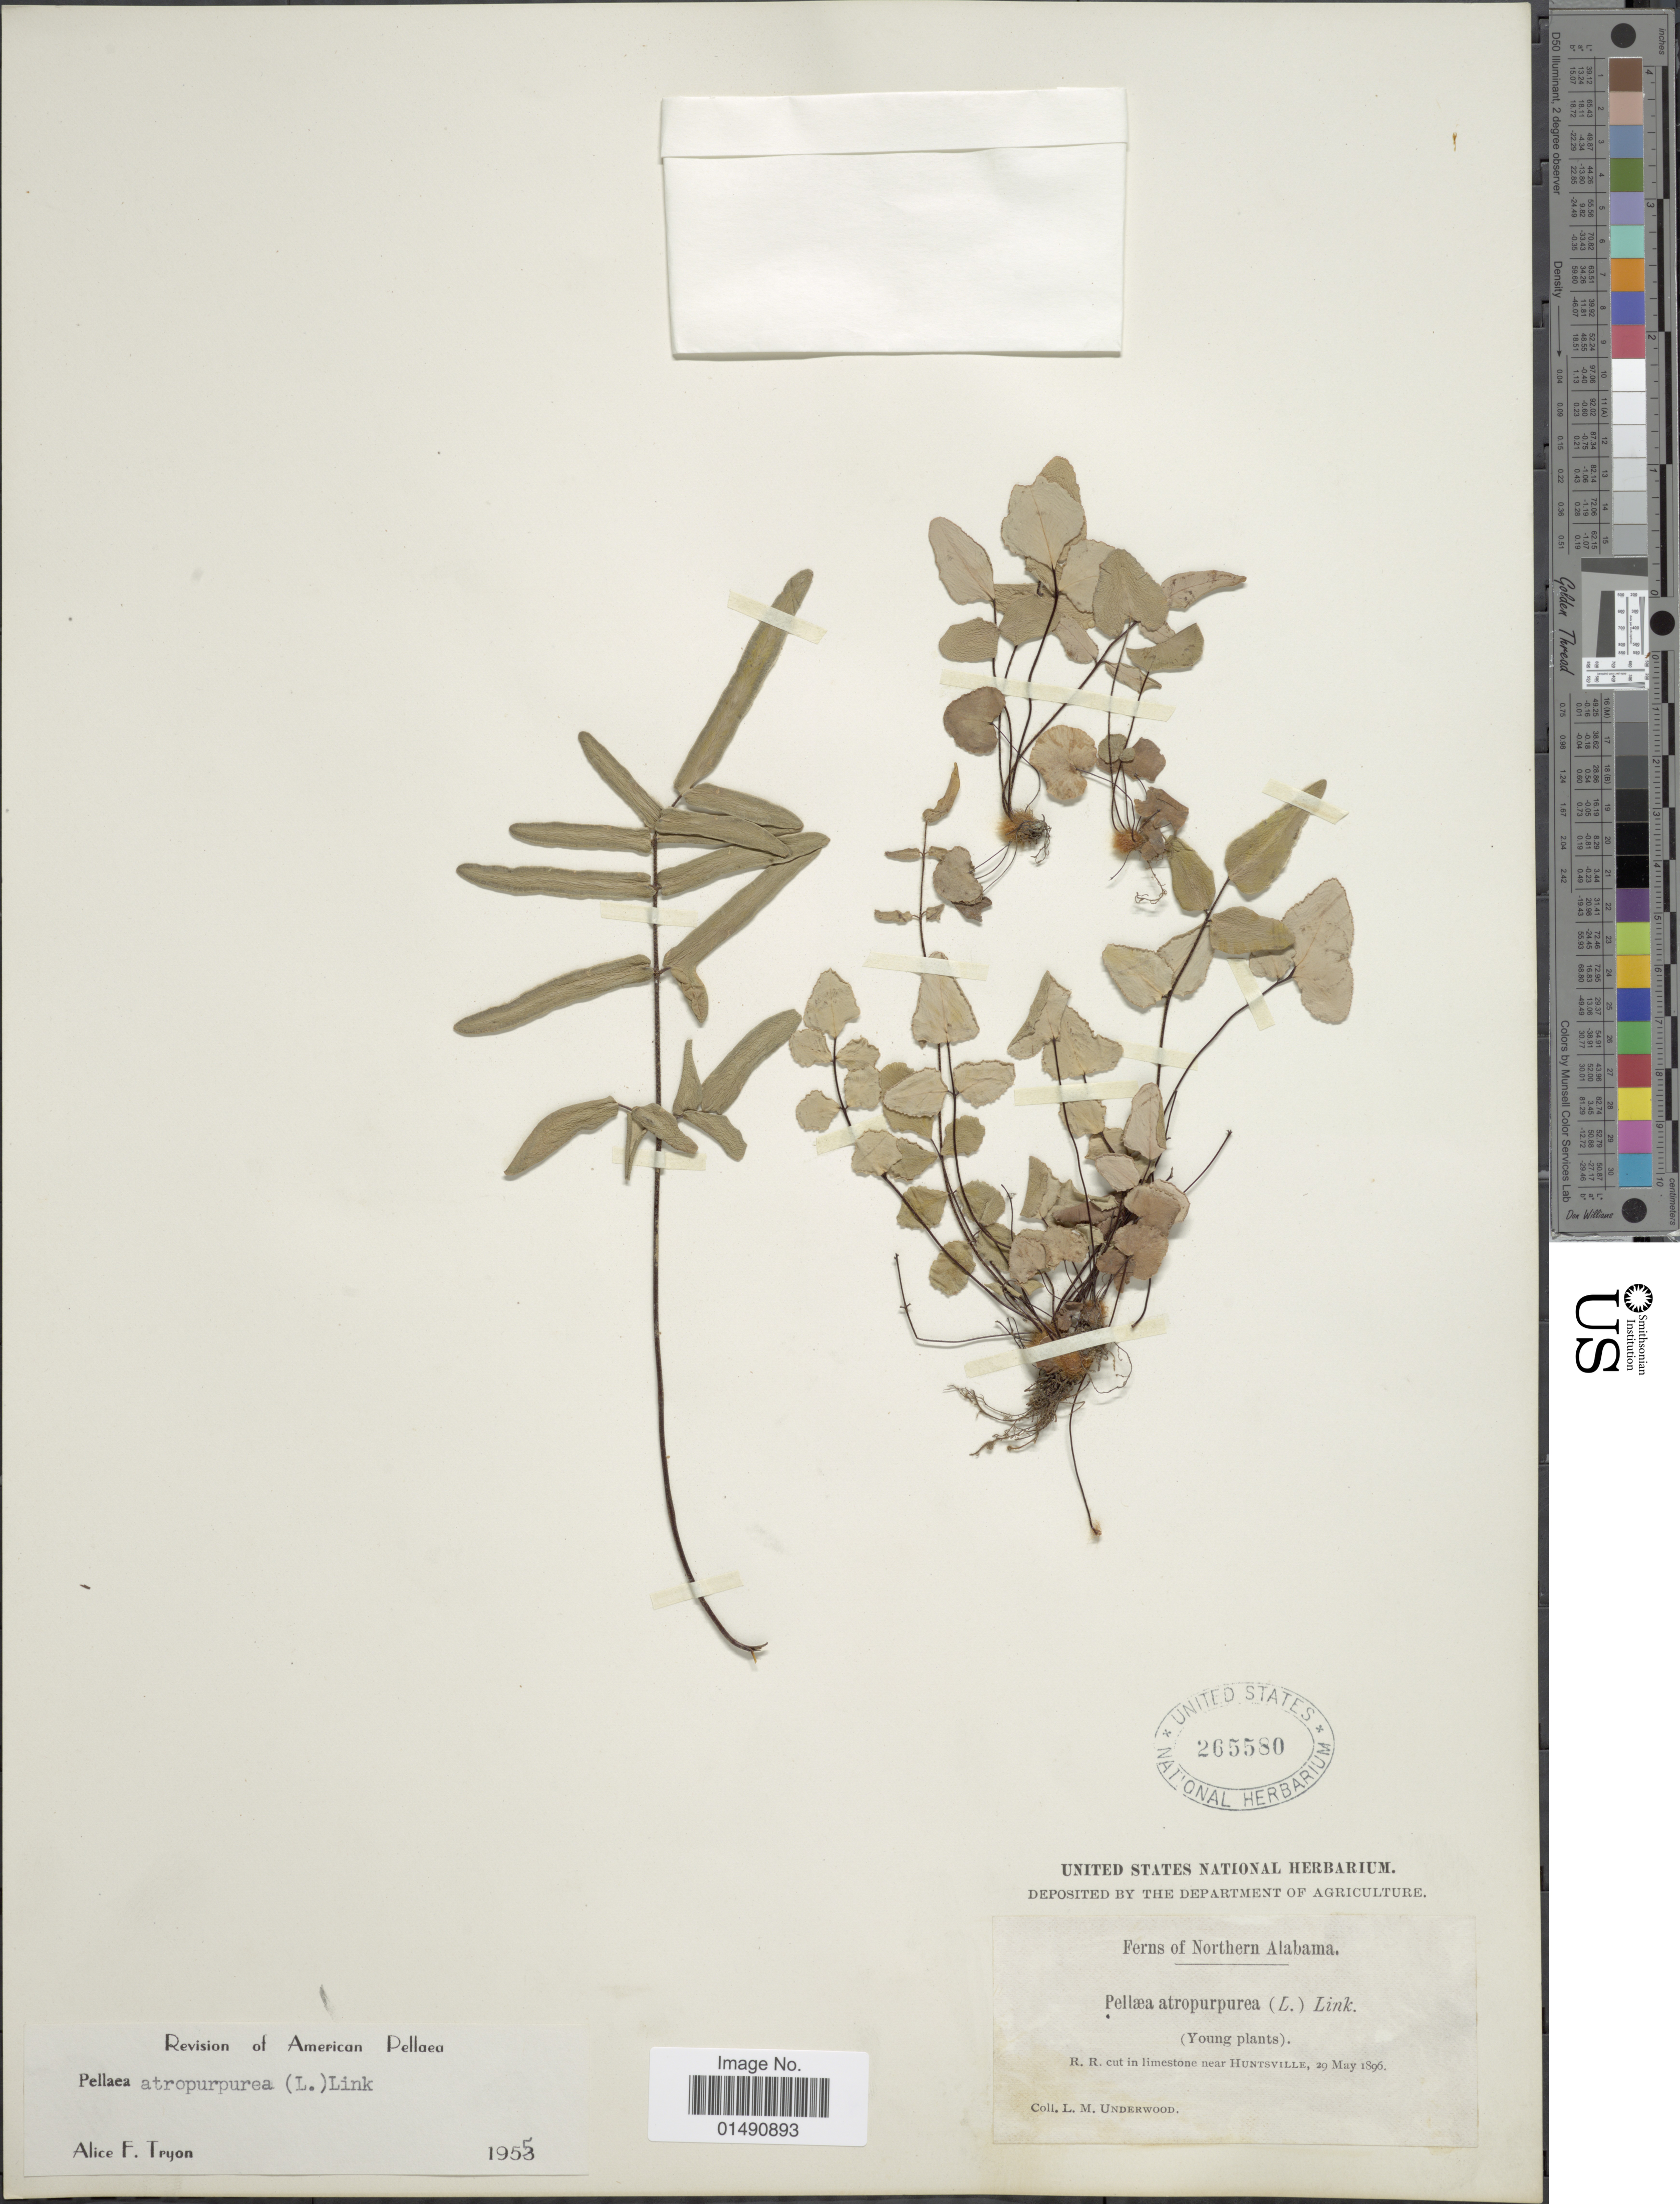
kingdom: Plantae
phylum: Tracheophyta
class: Polypodiopsida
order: Polypodiales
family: Pteridaceae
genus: Pellaea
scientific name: Pellaea atropurpurea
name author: (L.) Link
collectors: L. M. Underwood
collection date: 1896-05-29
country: United States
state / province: Alabama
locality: Northern Alabama, R. R. Cut in limestone near Huntsville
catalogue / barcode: US 265580